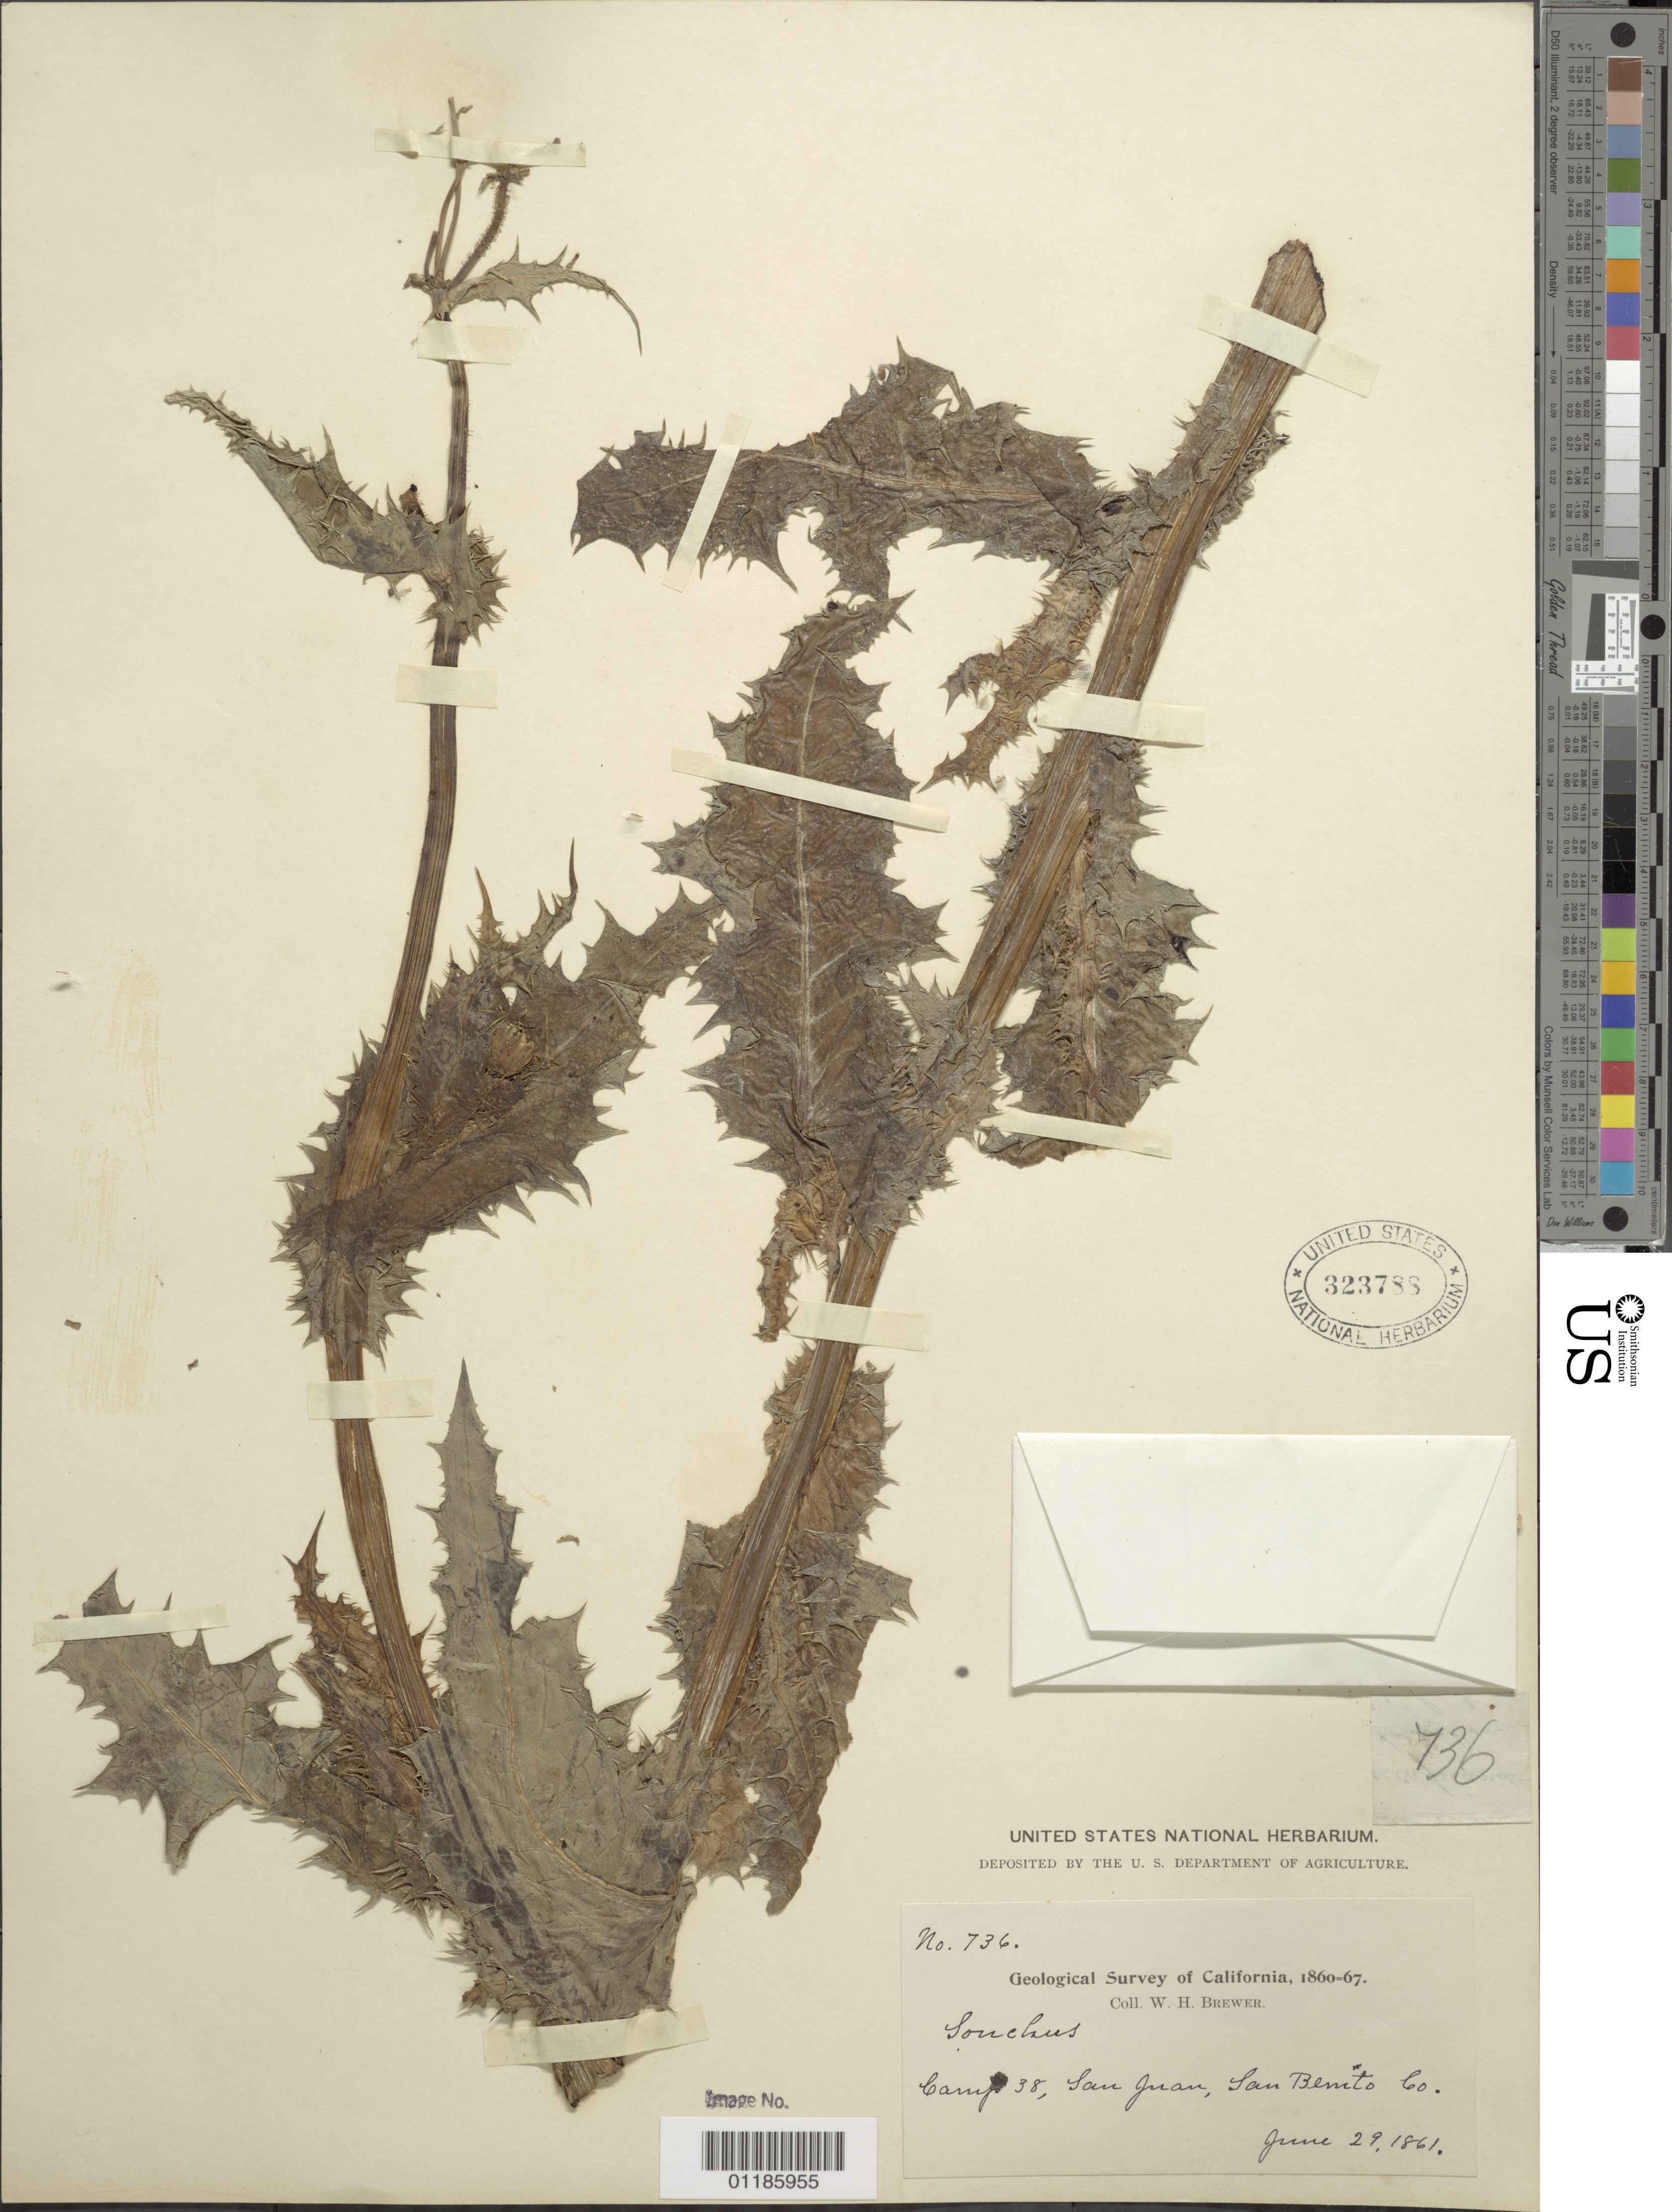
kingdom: Plantae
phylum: Tracheophyta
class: Magnoliopsida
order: Asterales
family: Asteraceae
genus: Sonchus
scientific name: Sonchus asper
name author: (L.) Hill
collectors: W. H. Brewer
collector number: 736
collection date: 1861-06-29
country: United States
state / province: California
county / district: San Benito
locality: Camp 38, San Juan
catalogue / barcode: US 323788